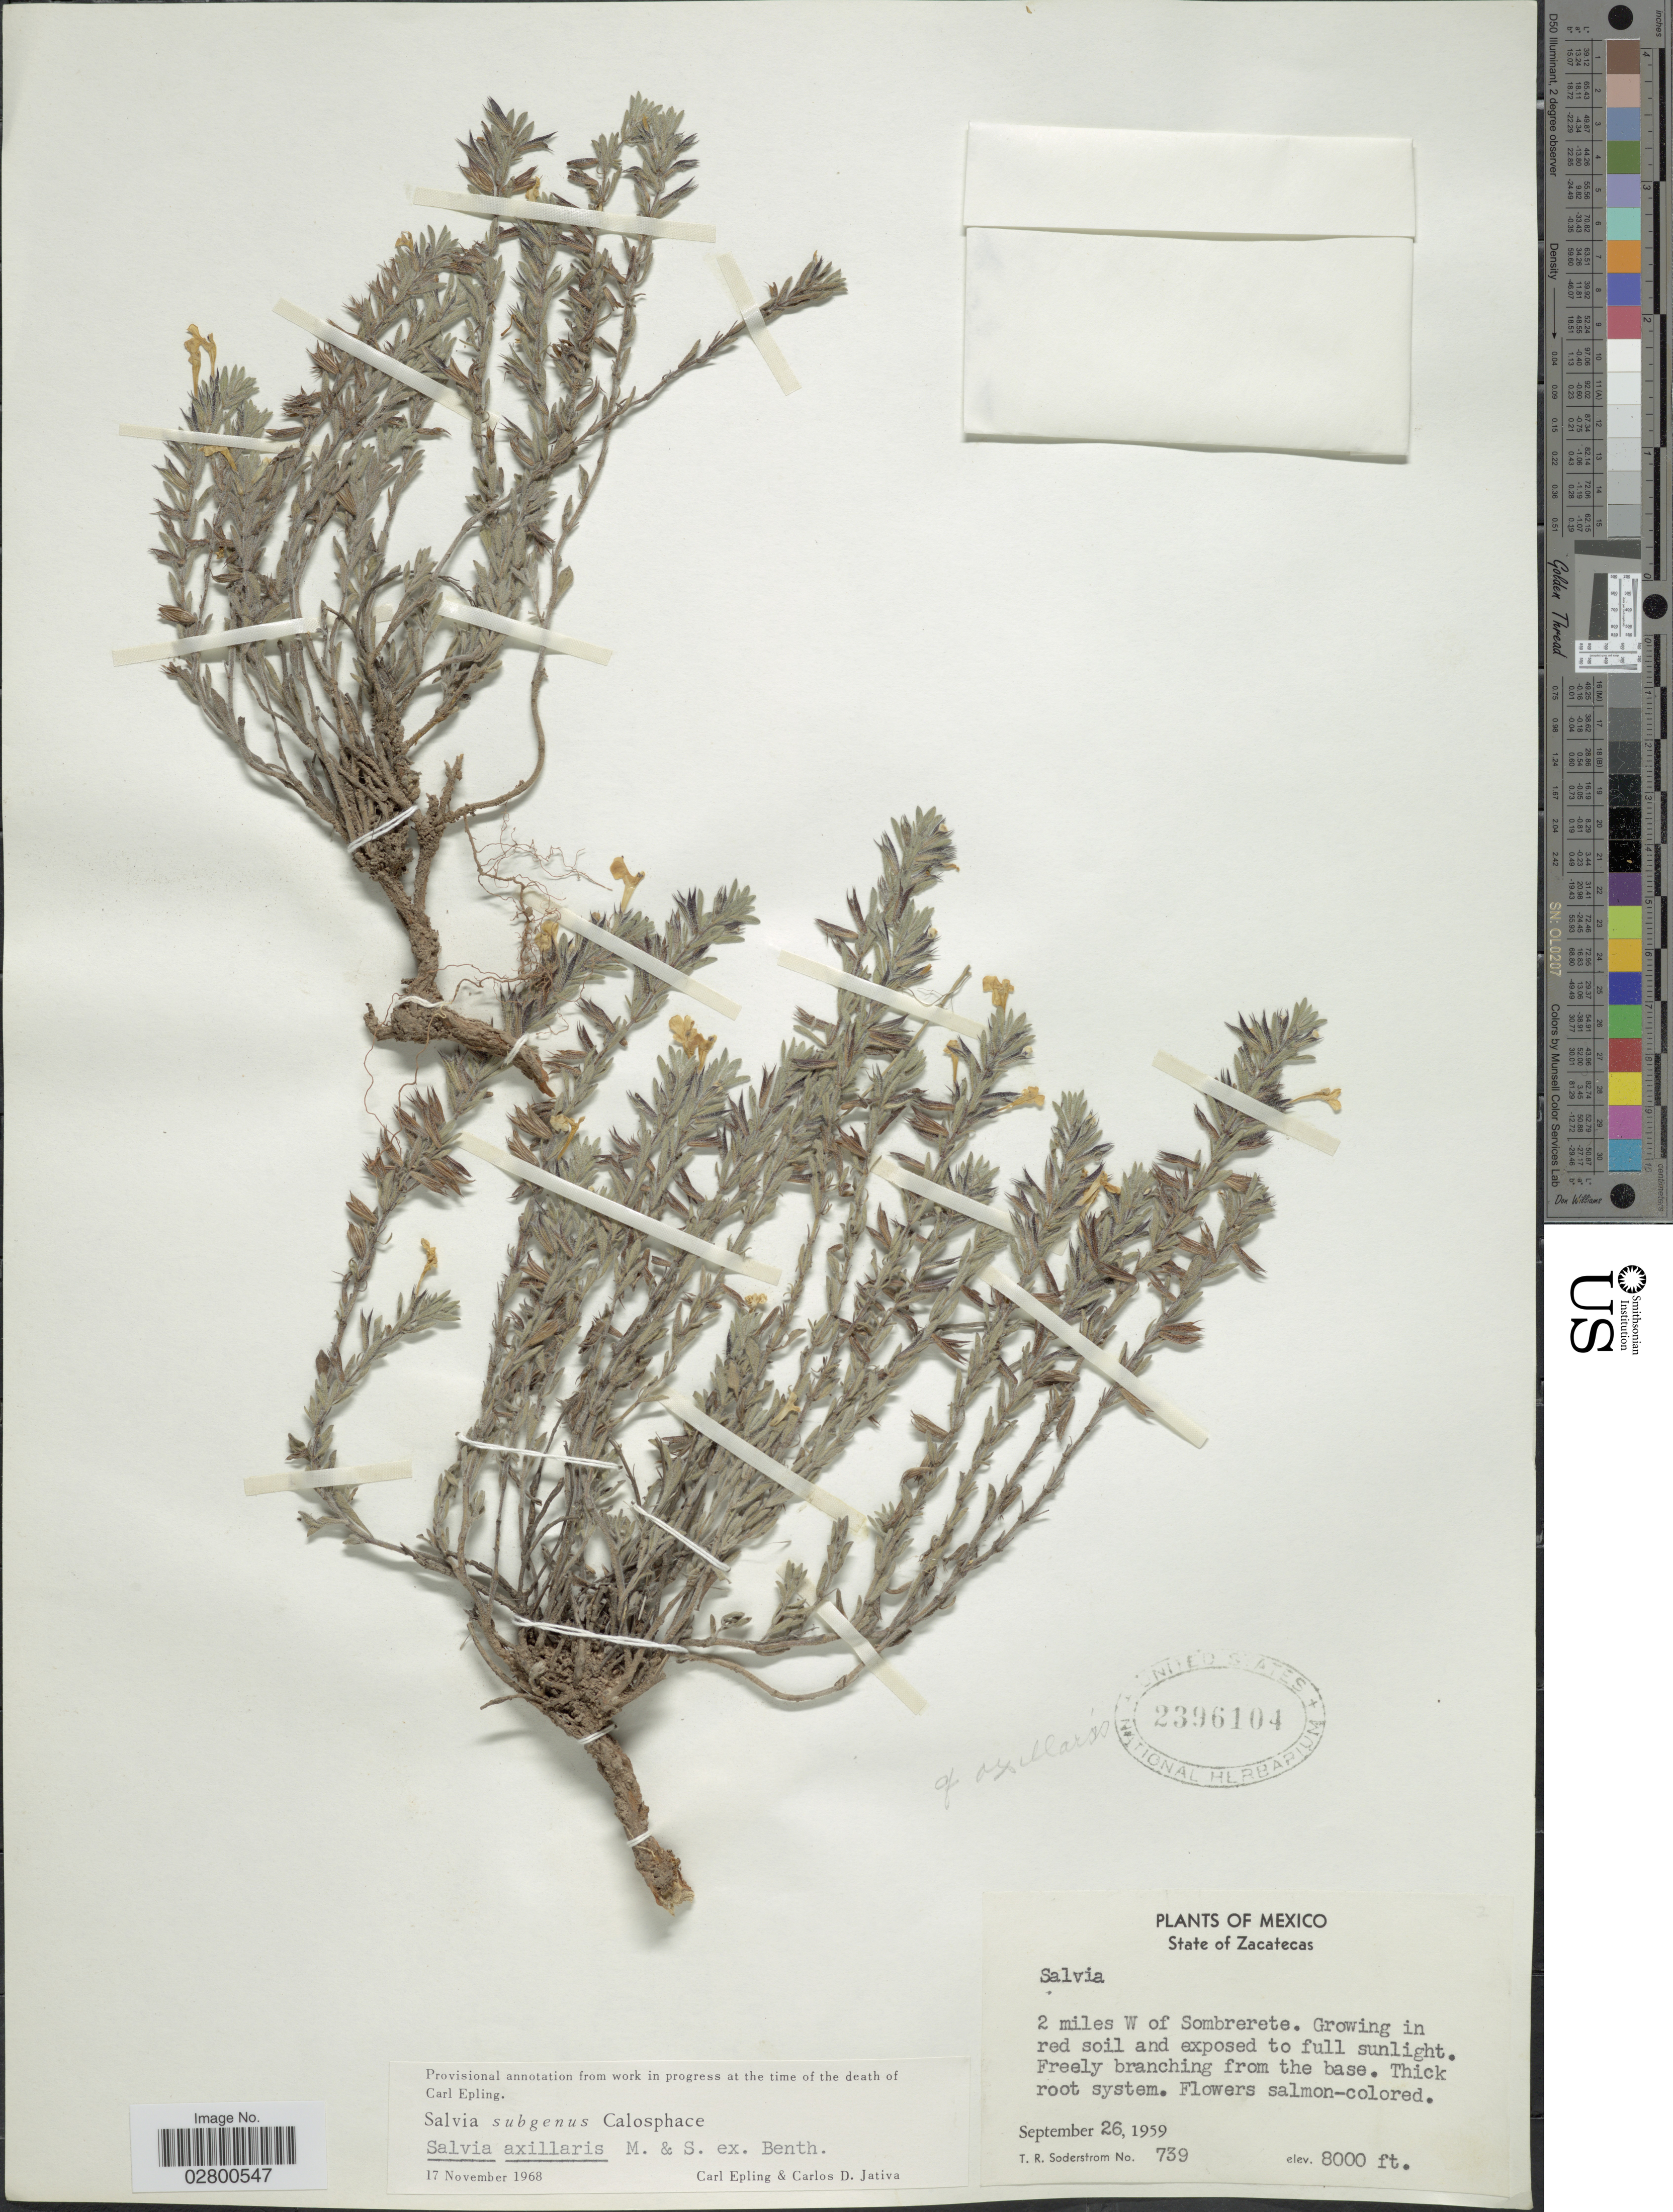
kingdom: Plantae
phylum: Tracheophyta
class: Magnoliopsida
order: Lamiales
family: Lamiaceae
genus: Salvia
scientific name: Salvia axillaris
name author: Moc. & Sessé ex Benth.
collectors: T. R. Soderstrom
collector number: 739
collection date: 1959-09-26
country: Mexico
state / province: Zacatecas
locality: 2 miles W of Sombrerete.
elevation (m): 2438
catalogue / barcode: US 2396104